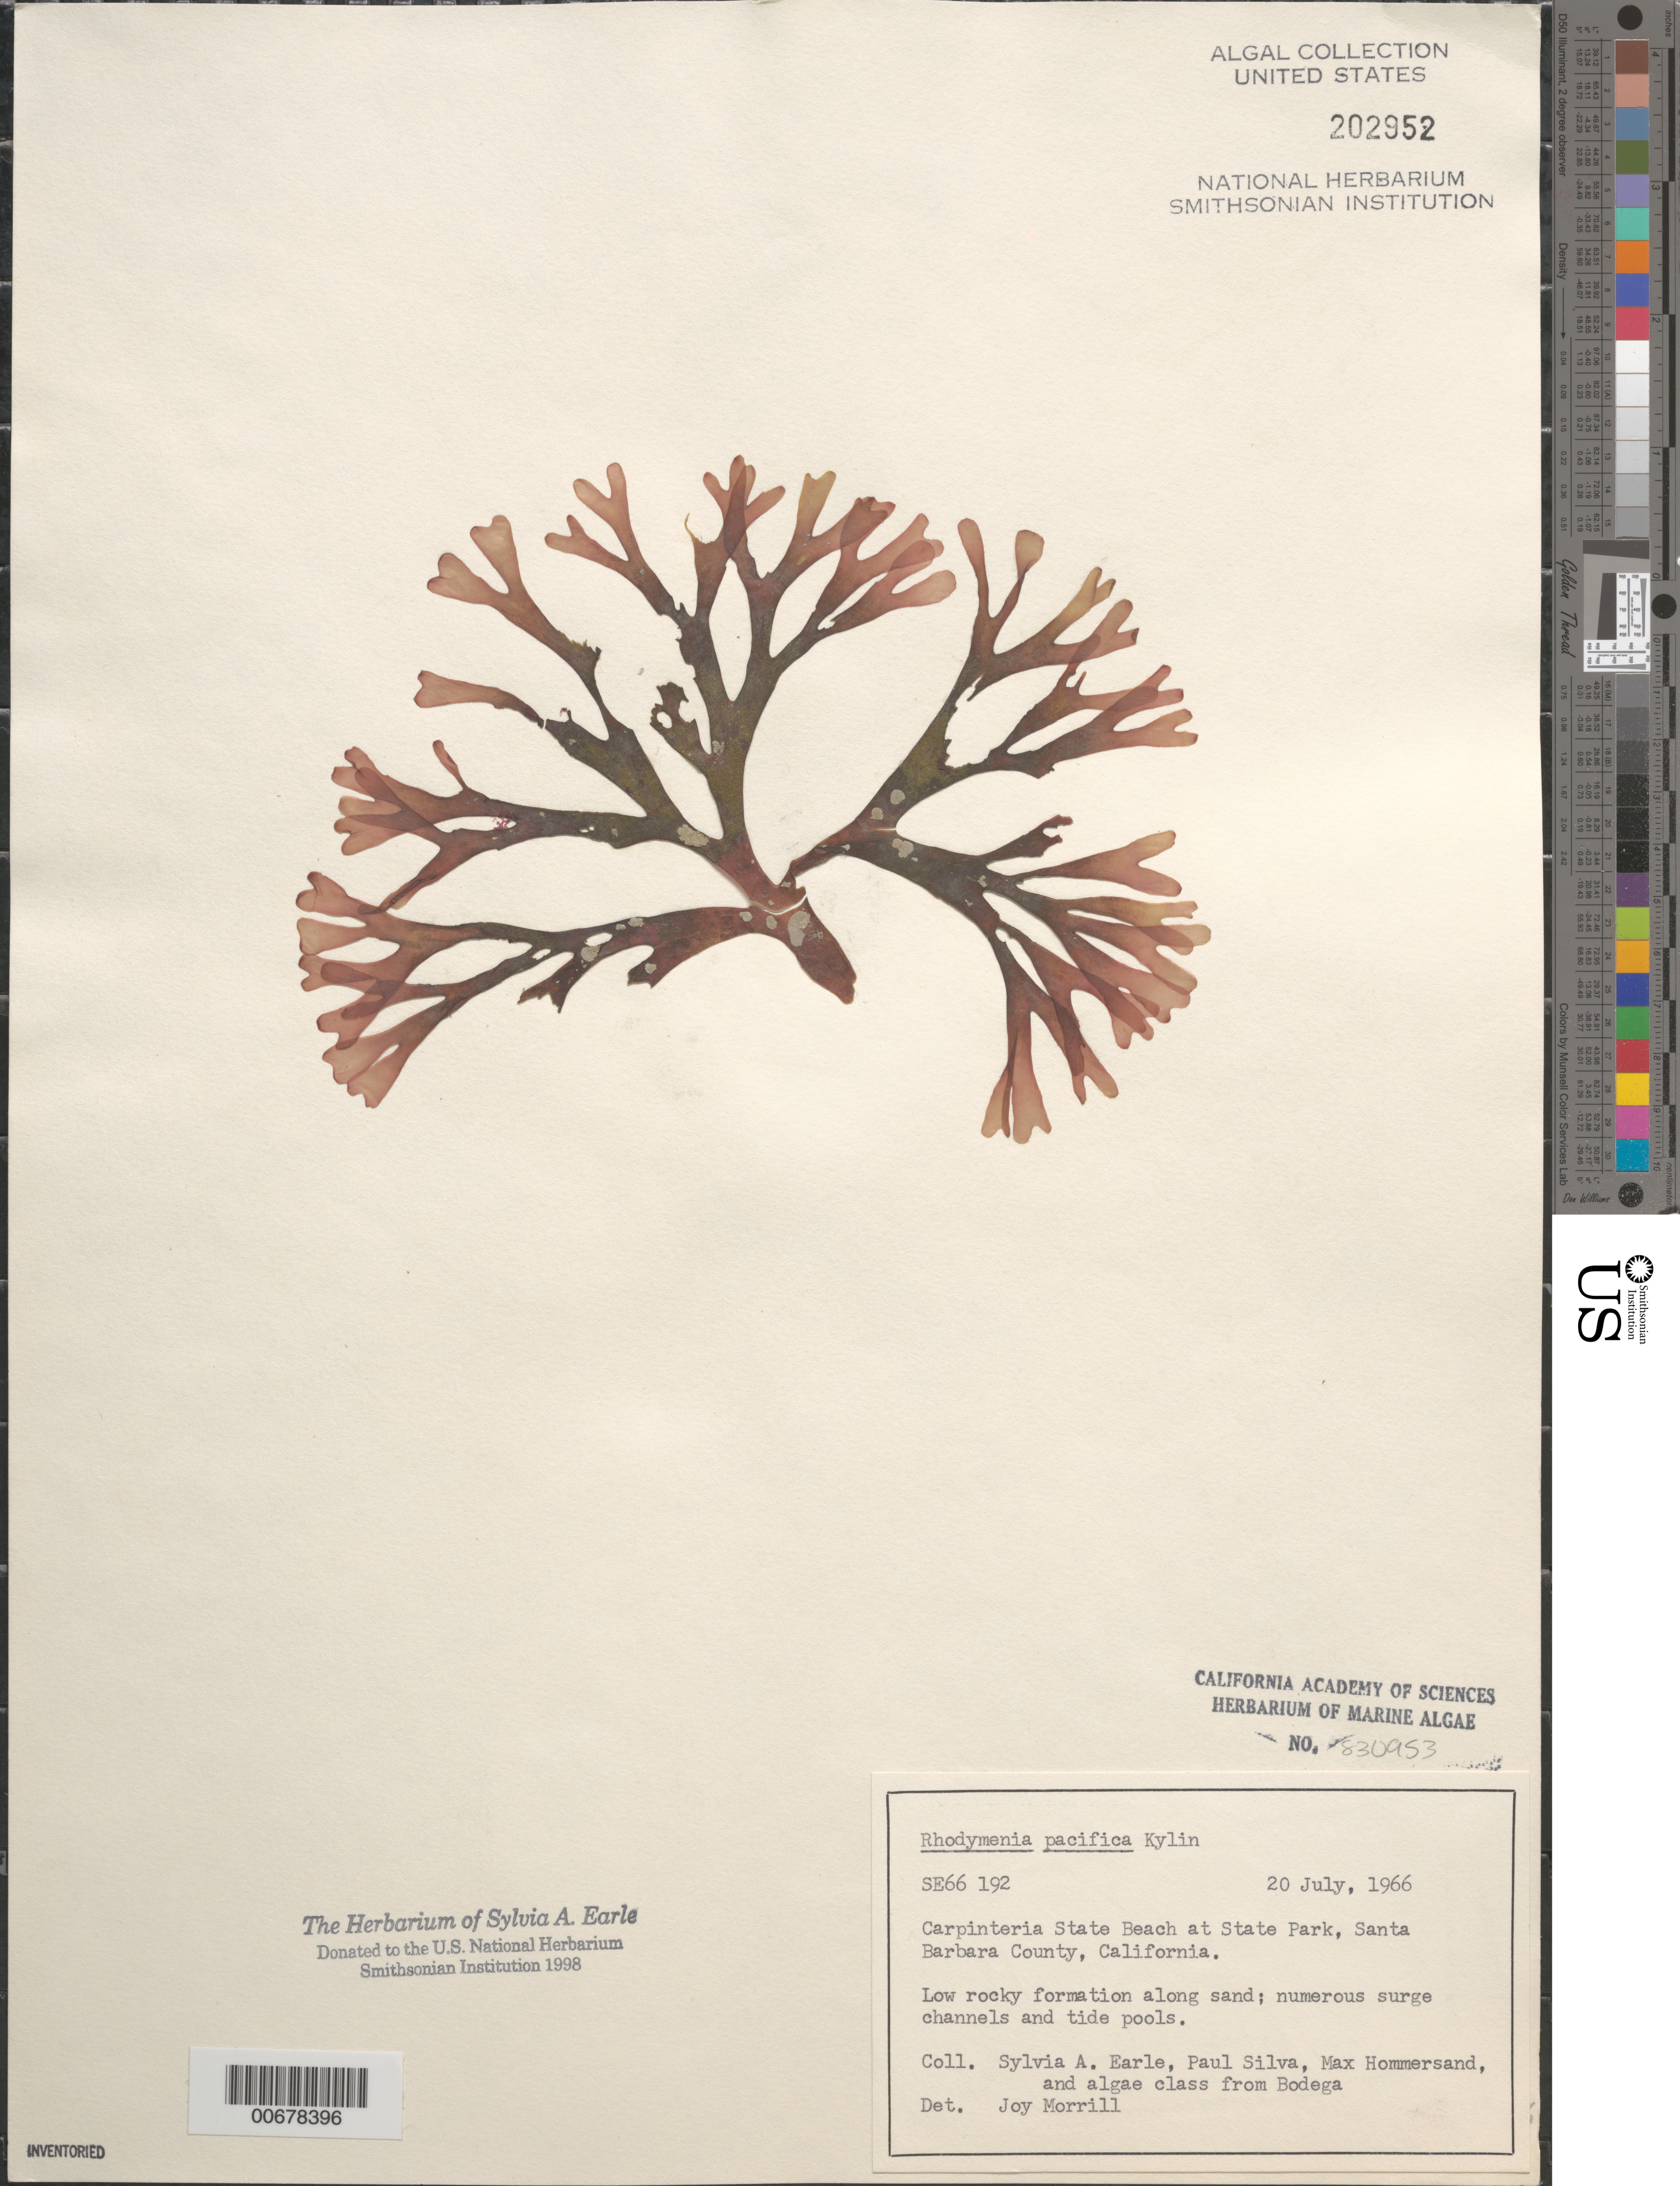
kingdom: Plantae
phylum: Rhodophyta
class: Florideophyceae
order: Rhodymeniales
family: Rhodymeniaceae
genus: Rhodymenia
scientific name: Rhodymenia pacifica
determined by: Morrill, J.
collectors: S. A. Earle, P. C. Silva, M. H. Hommersand & Bodega Algae Class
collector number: SE 66192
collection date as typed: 20 Jul 1966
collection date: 1966-07-20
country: United States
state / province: California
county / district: Santa Barbara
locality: Carpinteria State Beach, State Park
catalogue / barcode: US 202952